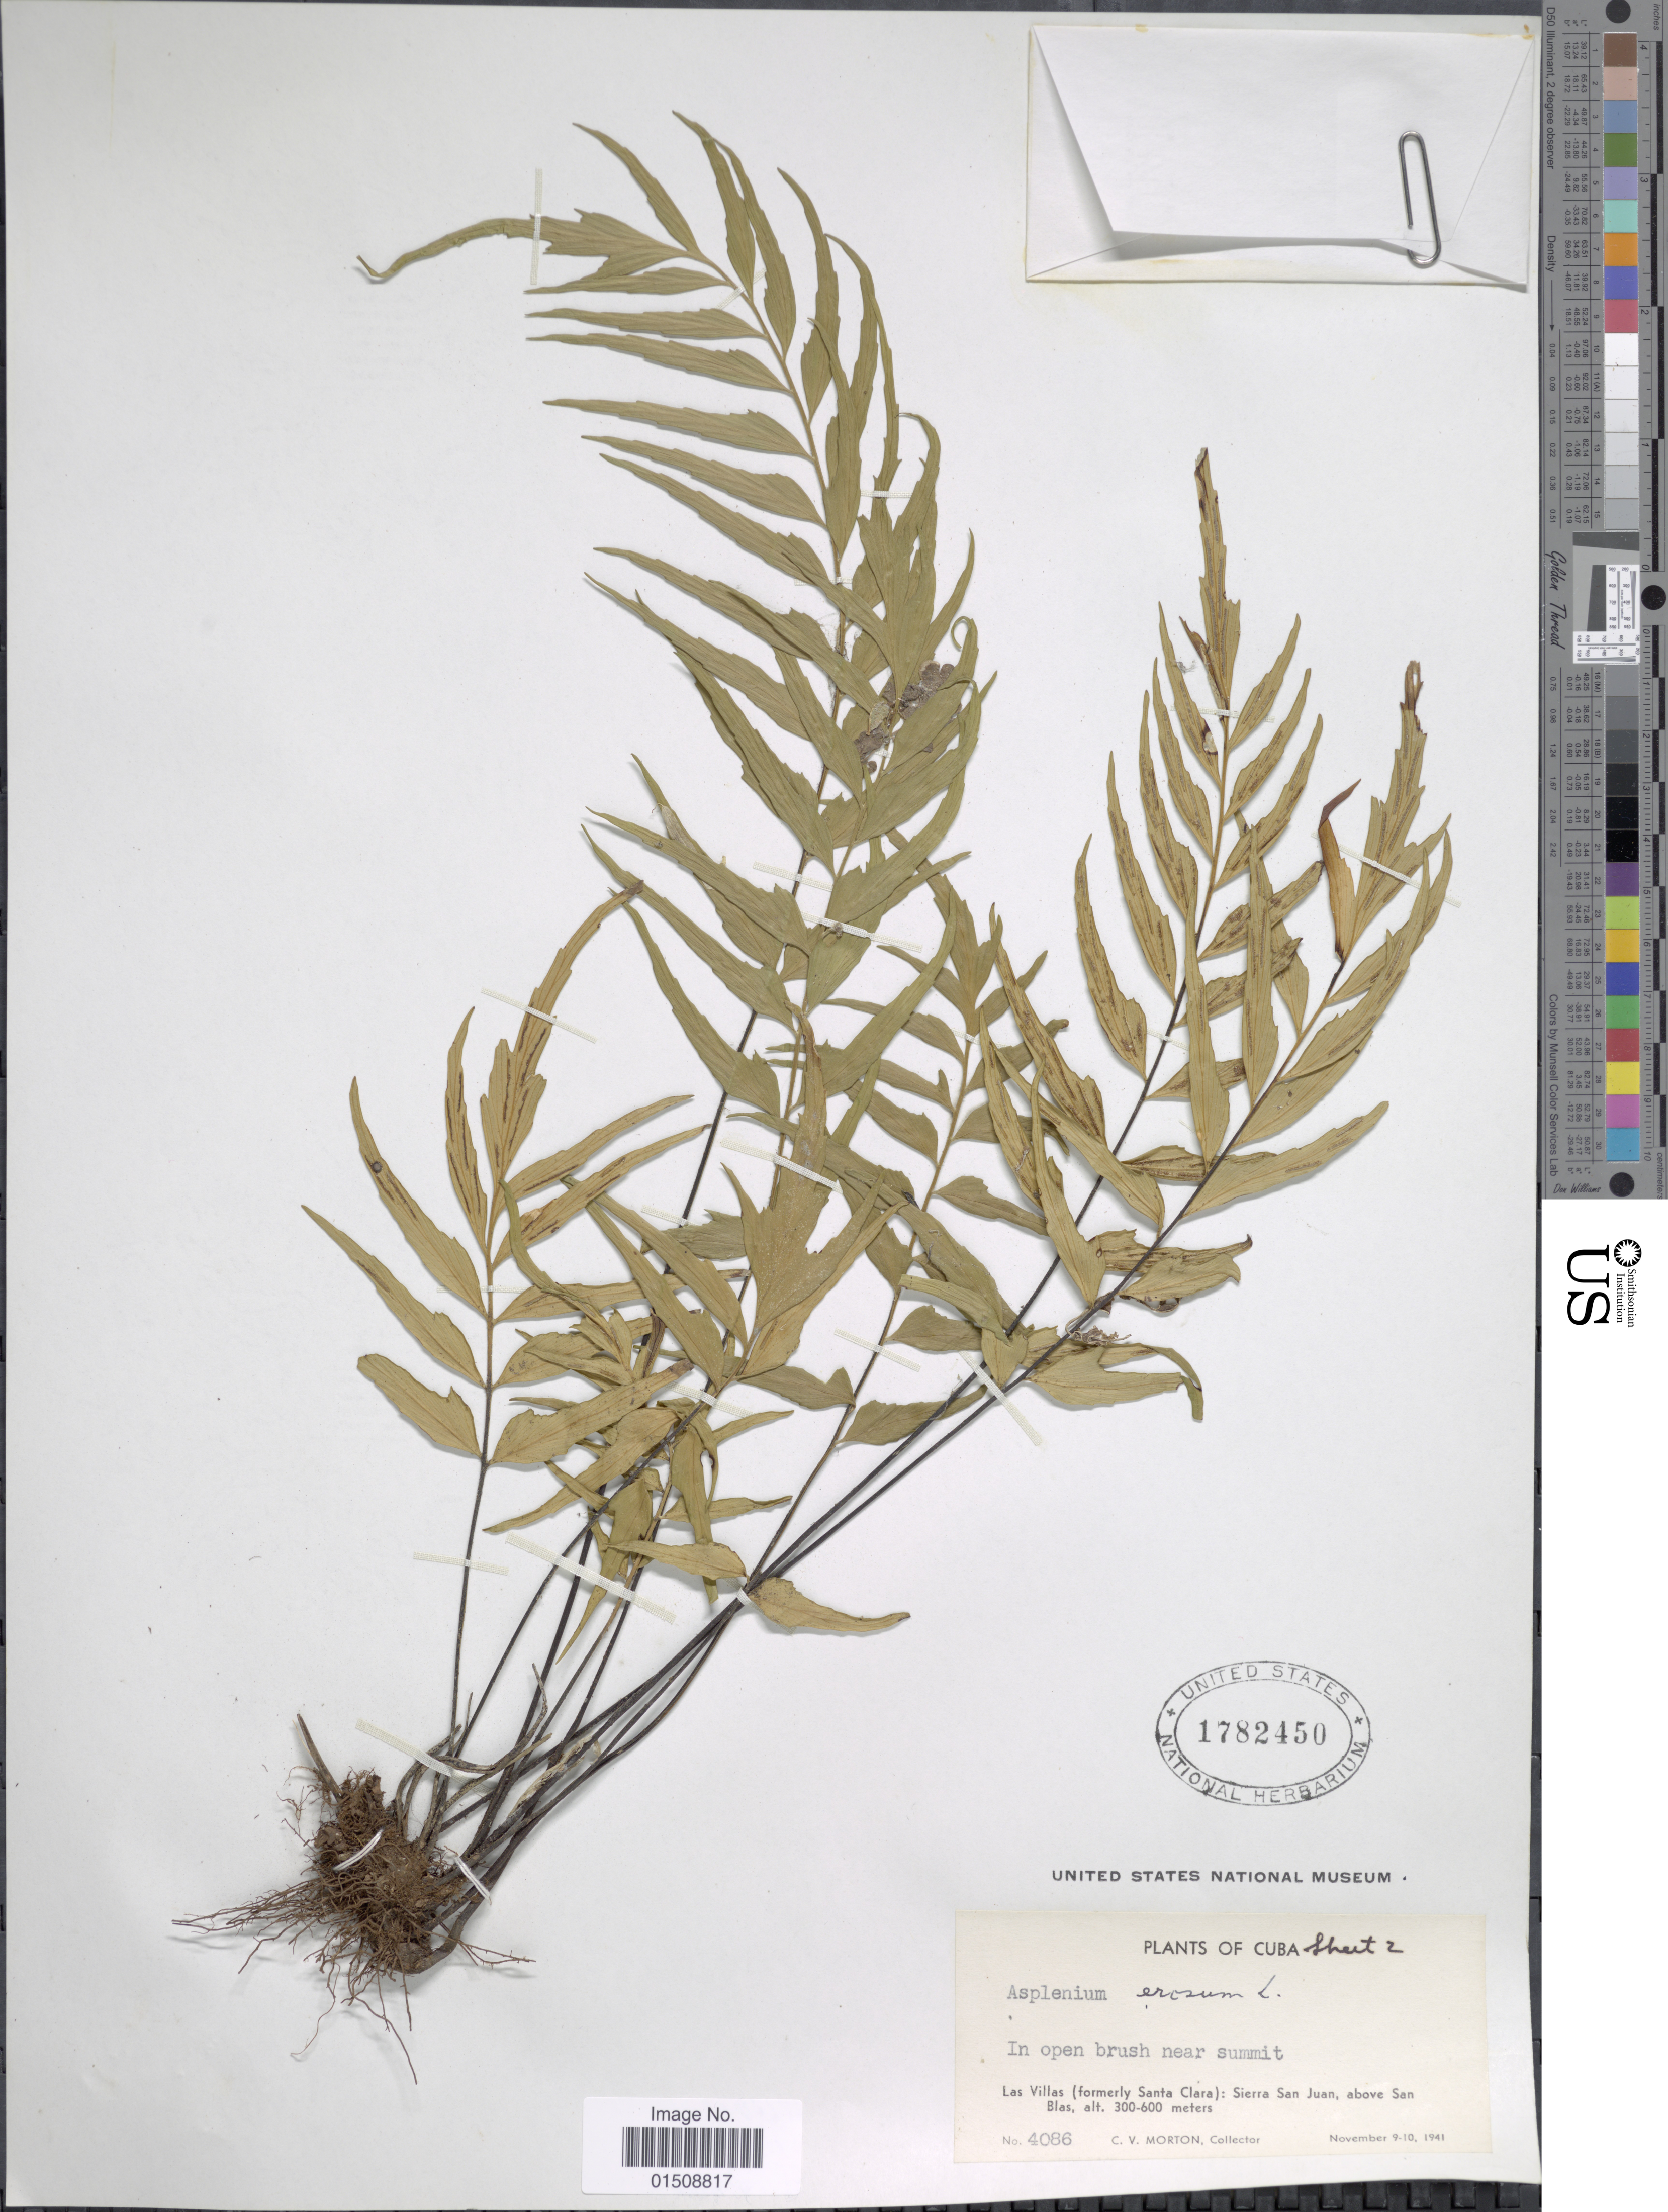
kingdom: Plantae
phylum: Tracheophyta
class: Polypodiopsida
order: Polypodiales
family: Aspleniaceae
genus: Asplenium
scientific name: Asplenium erosum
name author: L.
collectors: C. V. Morton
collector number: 4086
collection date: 1941-11-09/1941-11-10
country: Cuba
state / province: Las Villas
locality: Cuba, Las Villas (formerly Santa Clara): Sierra San Juan, above San Blas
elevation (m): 300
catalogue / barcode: US 1782450